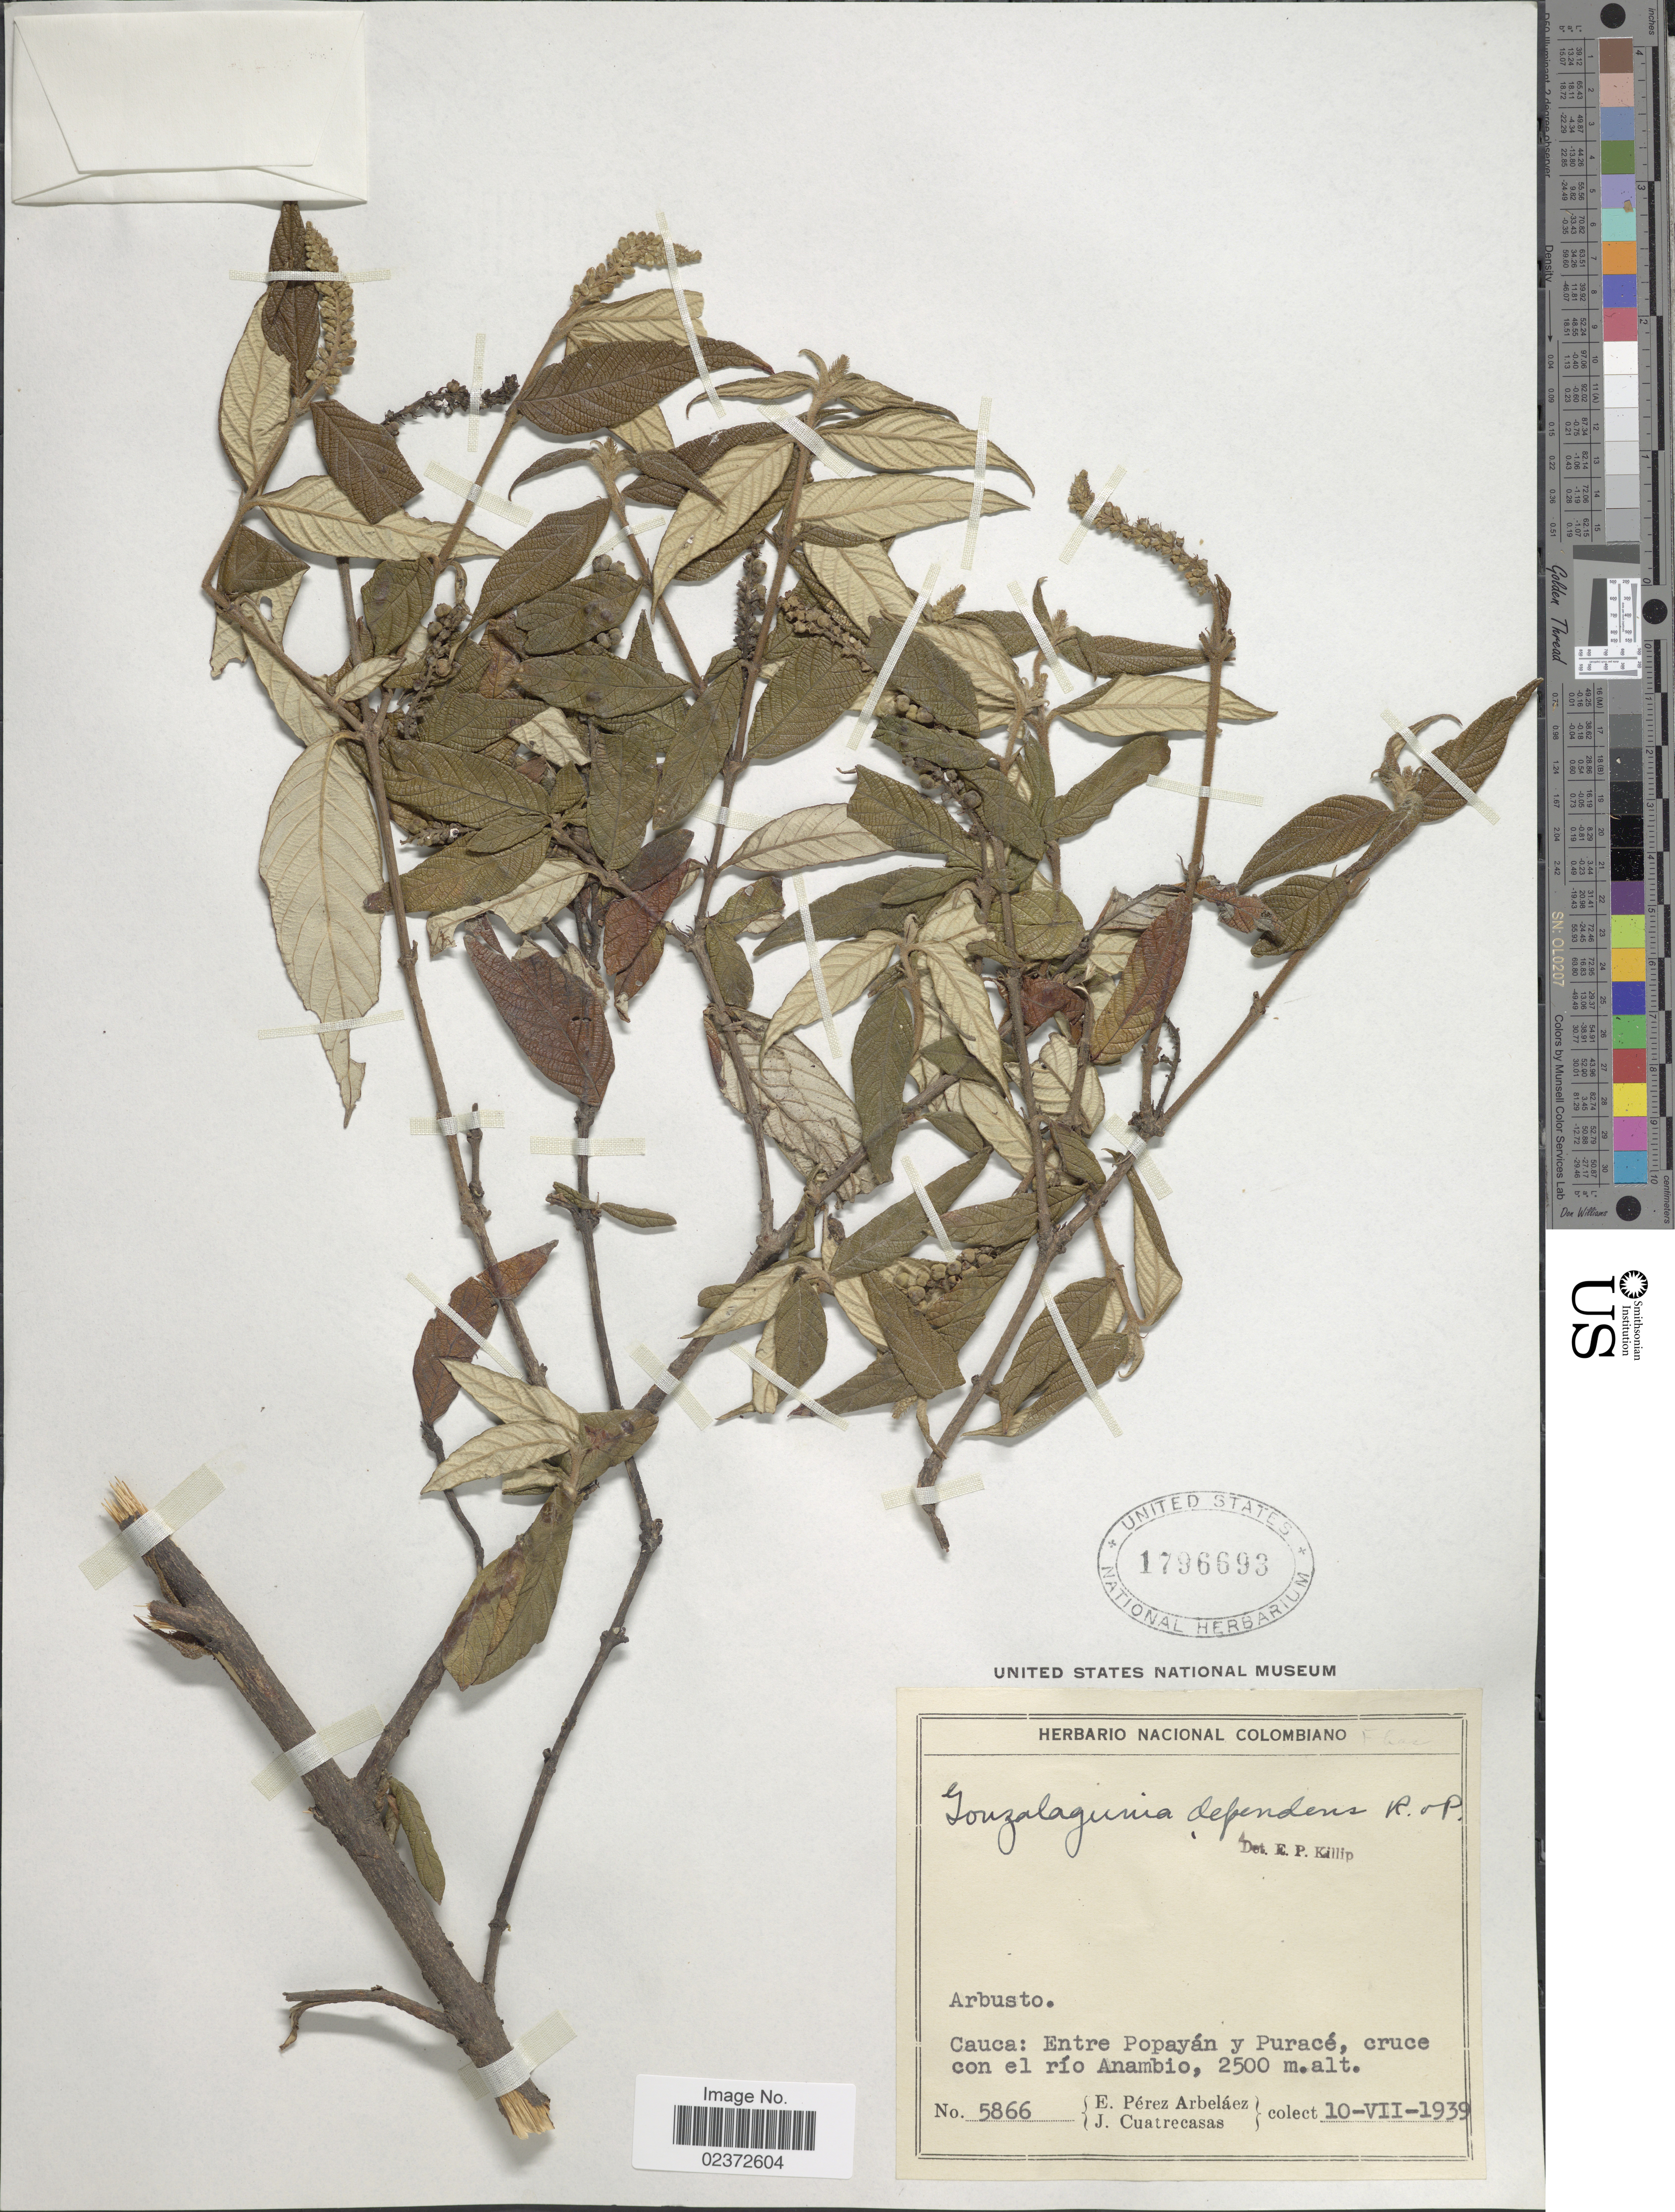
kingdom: Plantae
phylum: Tracheophyta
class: Magnoliopsida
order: Gentianales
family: Rubiaceae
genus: Gonzalagunia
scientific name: Gonzalagunia dependens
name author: Ruiz & Pav.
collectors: E. Pérez Arbeláez & J. Cuatrecasas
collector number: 5866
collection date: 1939-07-10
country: Colombia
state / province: Cauca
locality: Entre Popayan y Purace, cruce con el rio Anambio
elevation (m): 2500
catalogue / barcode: US 1796693